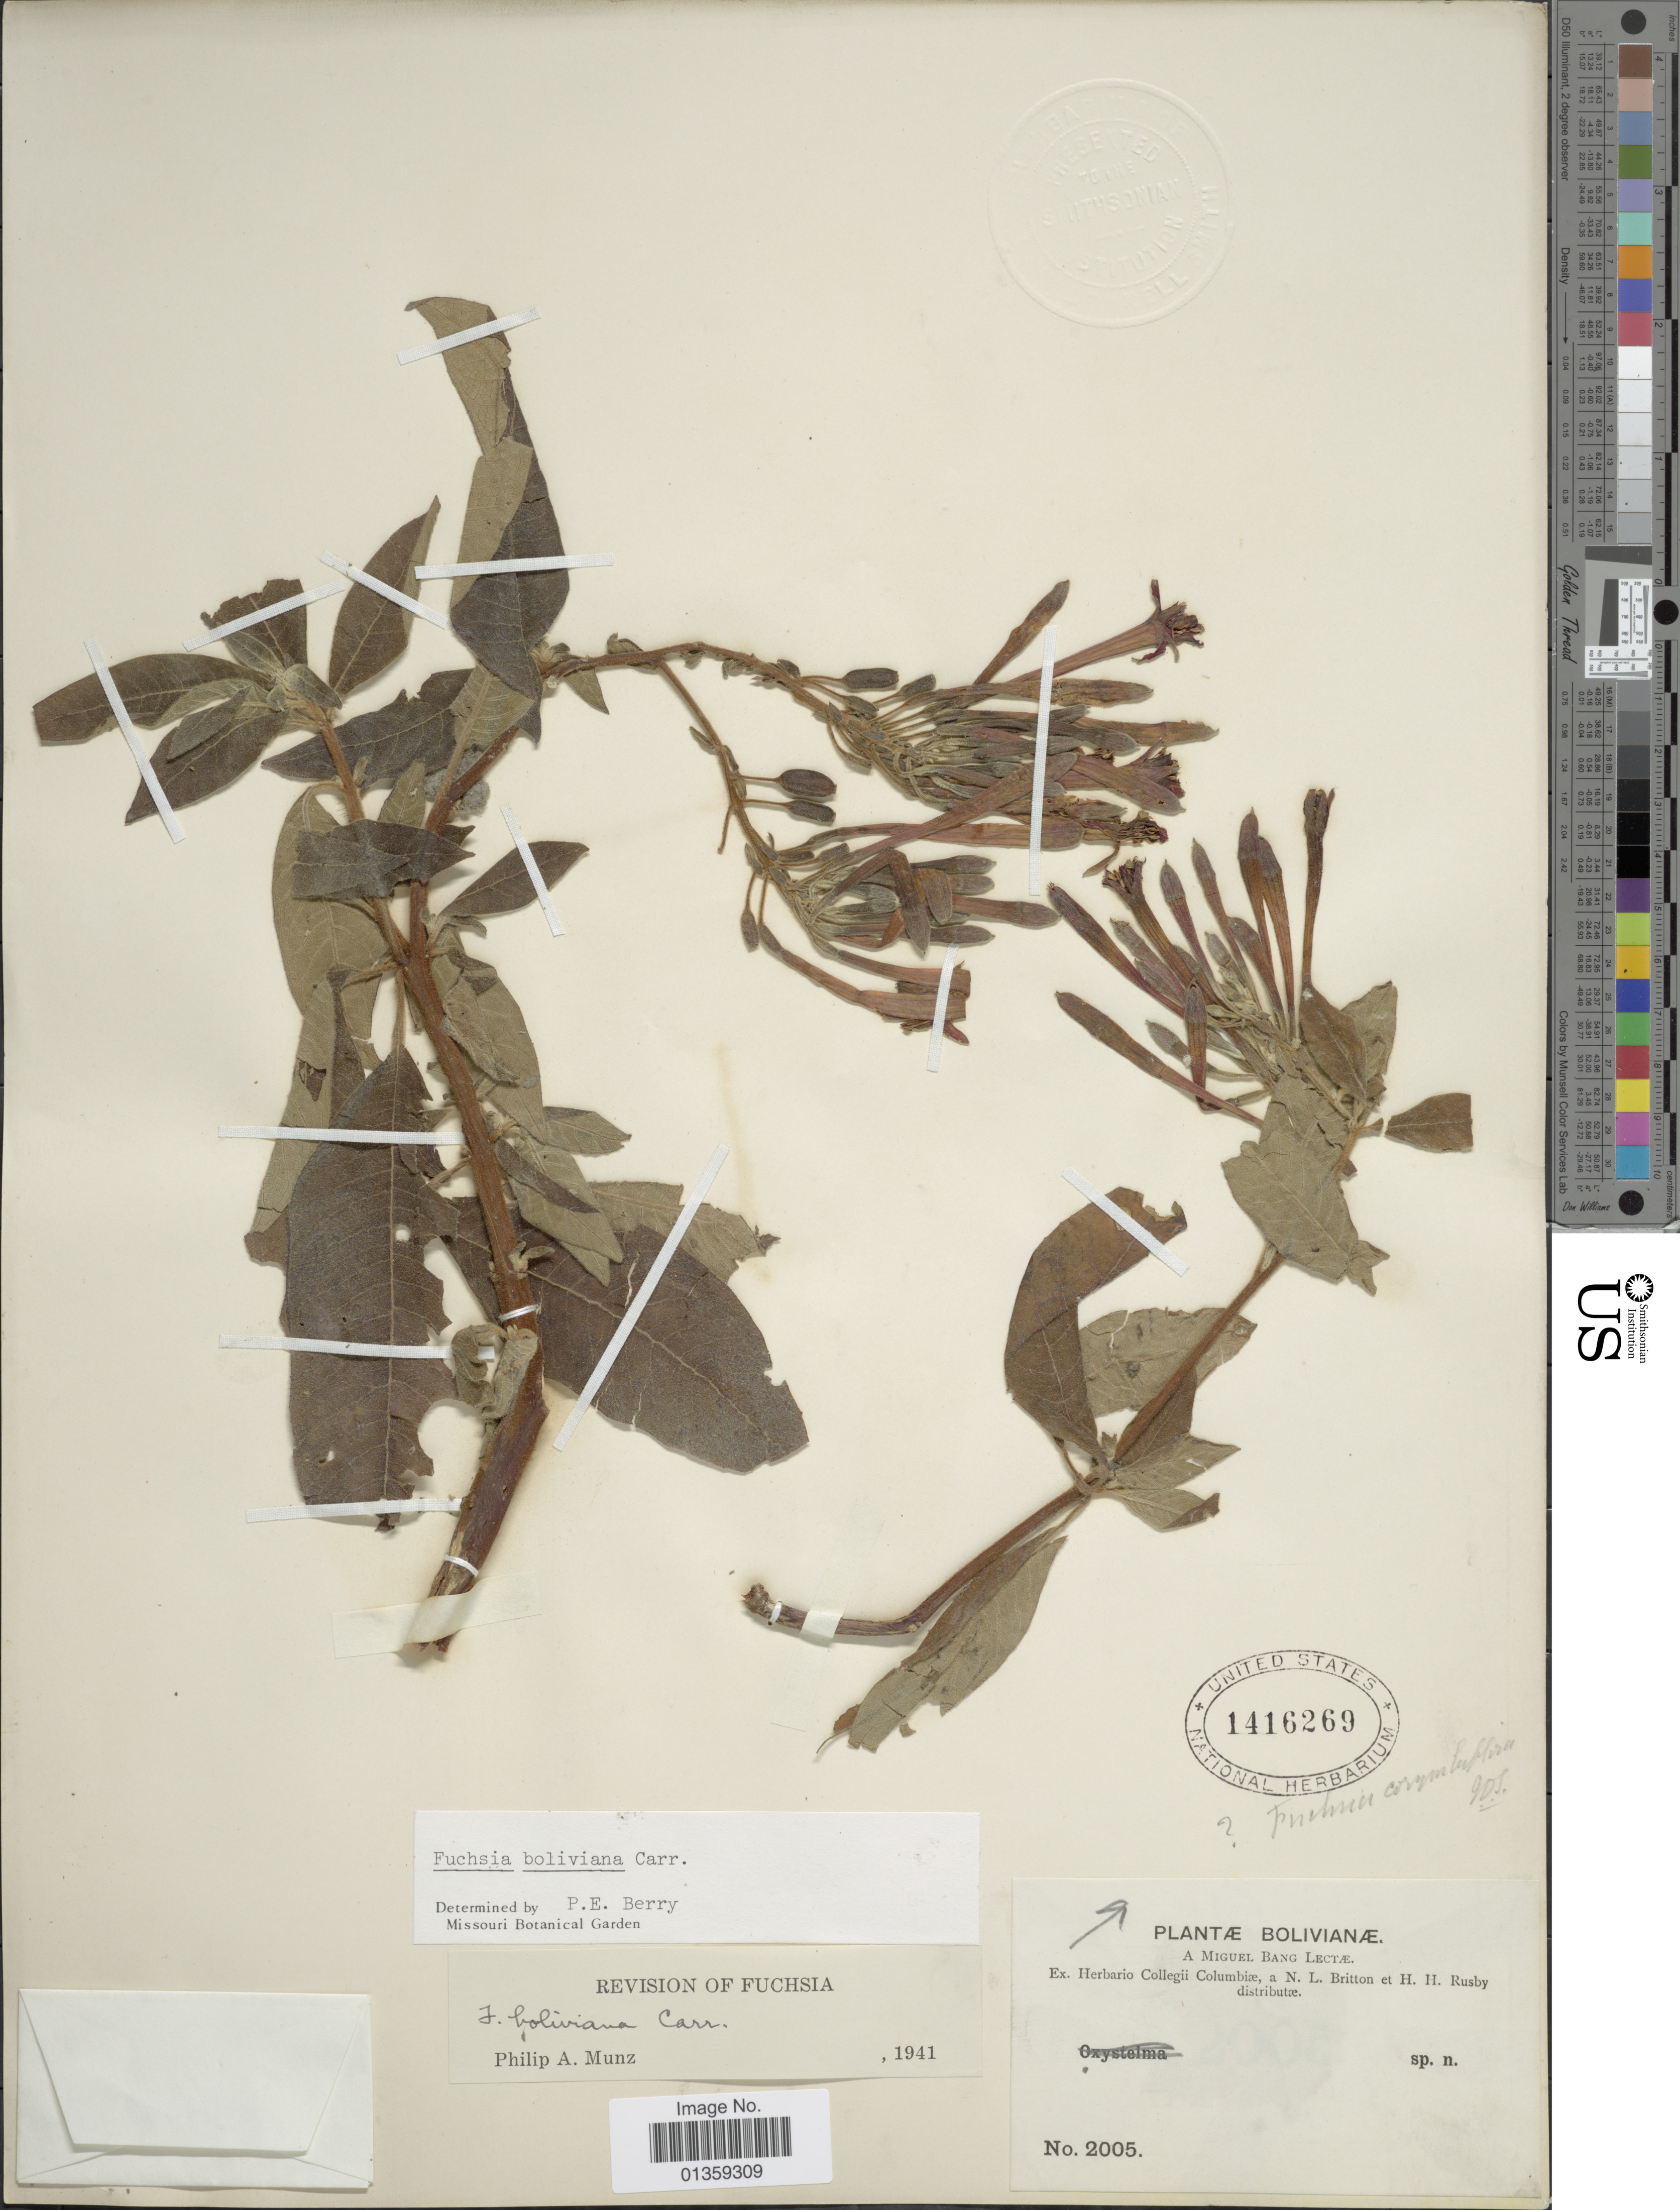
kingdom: Plantae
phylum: Tracheophyta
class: Magnoliopsida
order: Myrtales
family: Onagraceae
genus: Fuchsia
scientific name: Fuchsia boliviana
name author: Carrière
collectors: M. Bang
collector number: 2005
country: Bolivia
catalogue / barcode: US 1416269